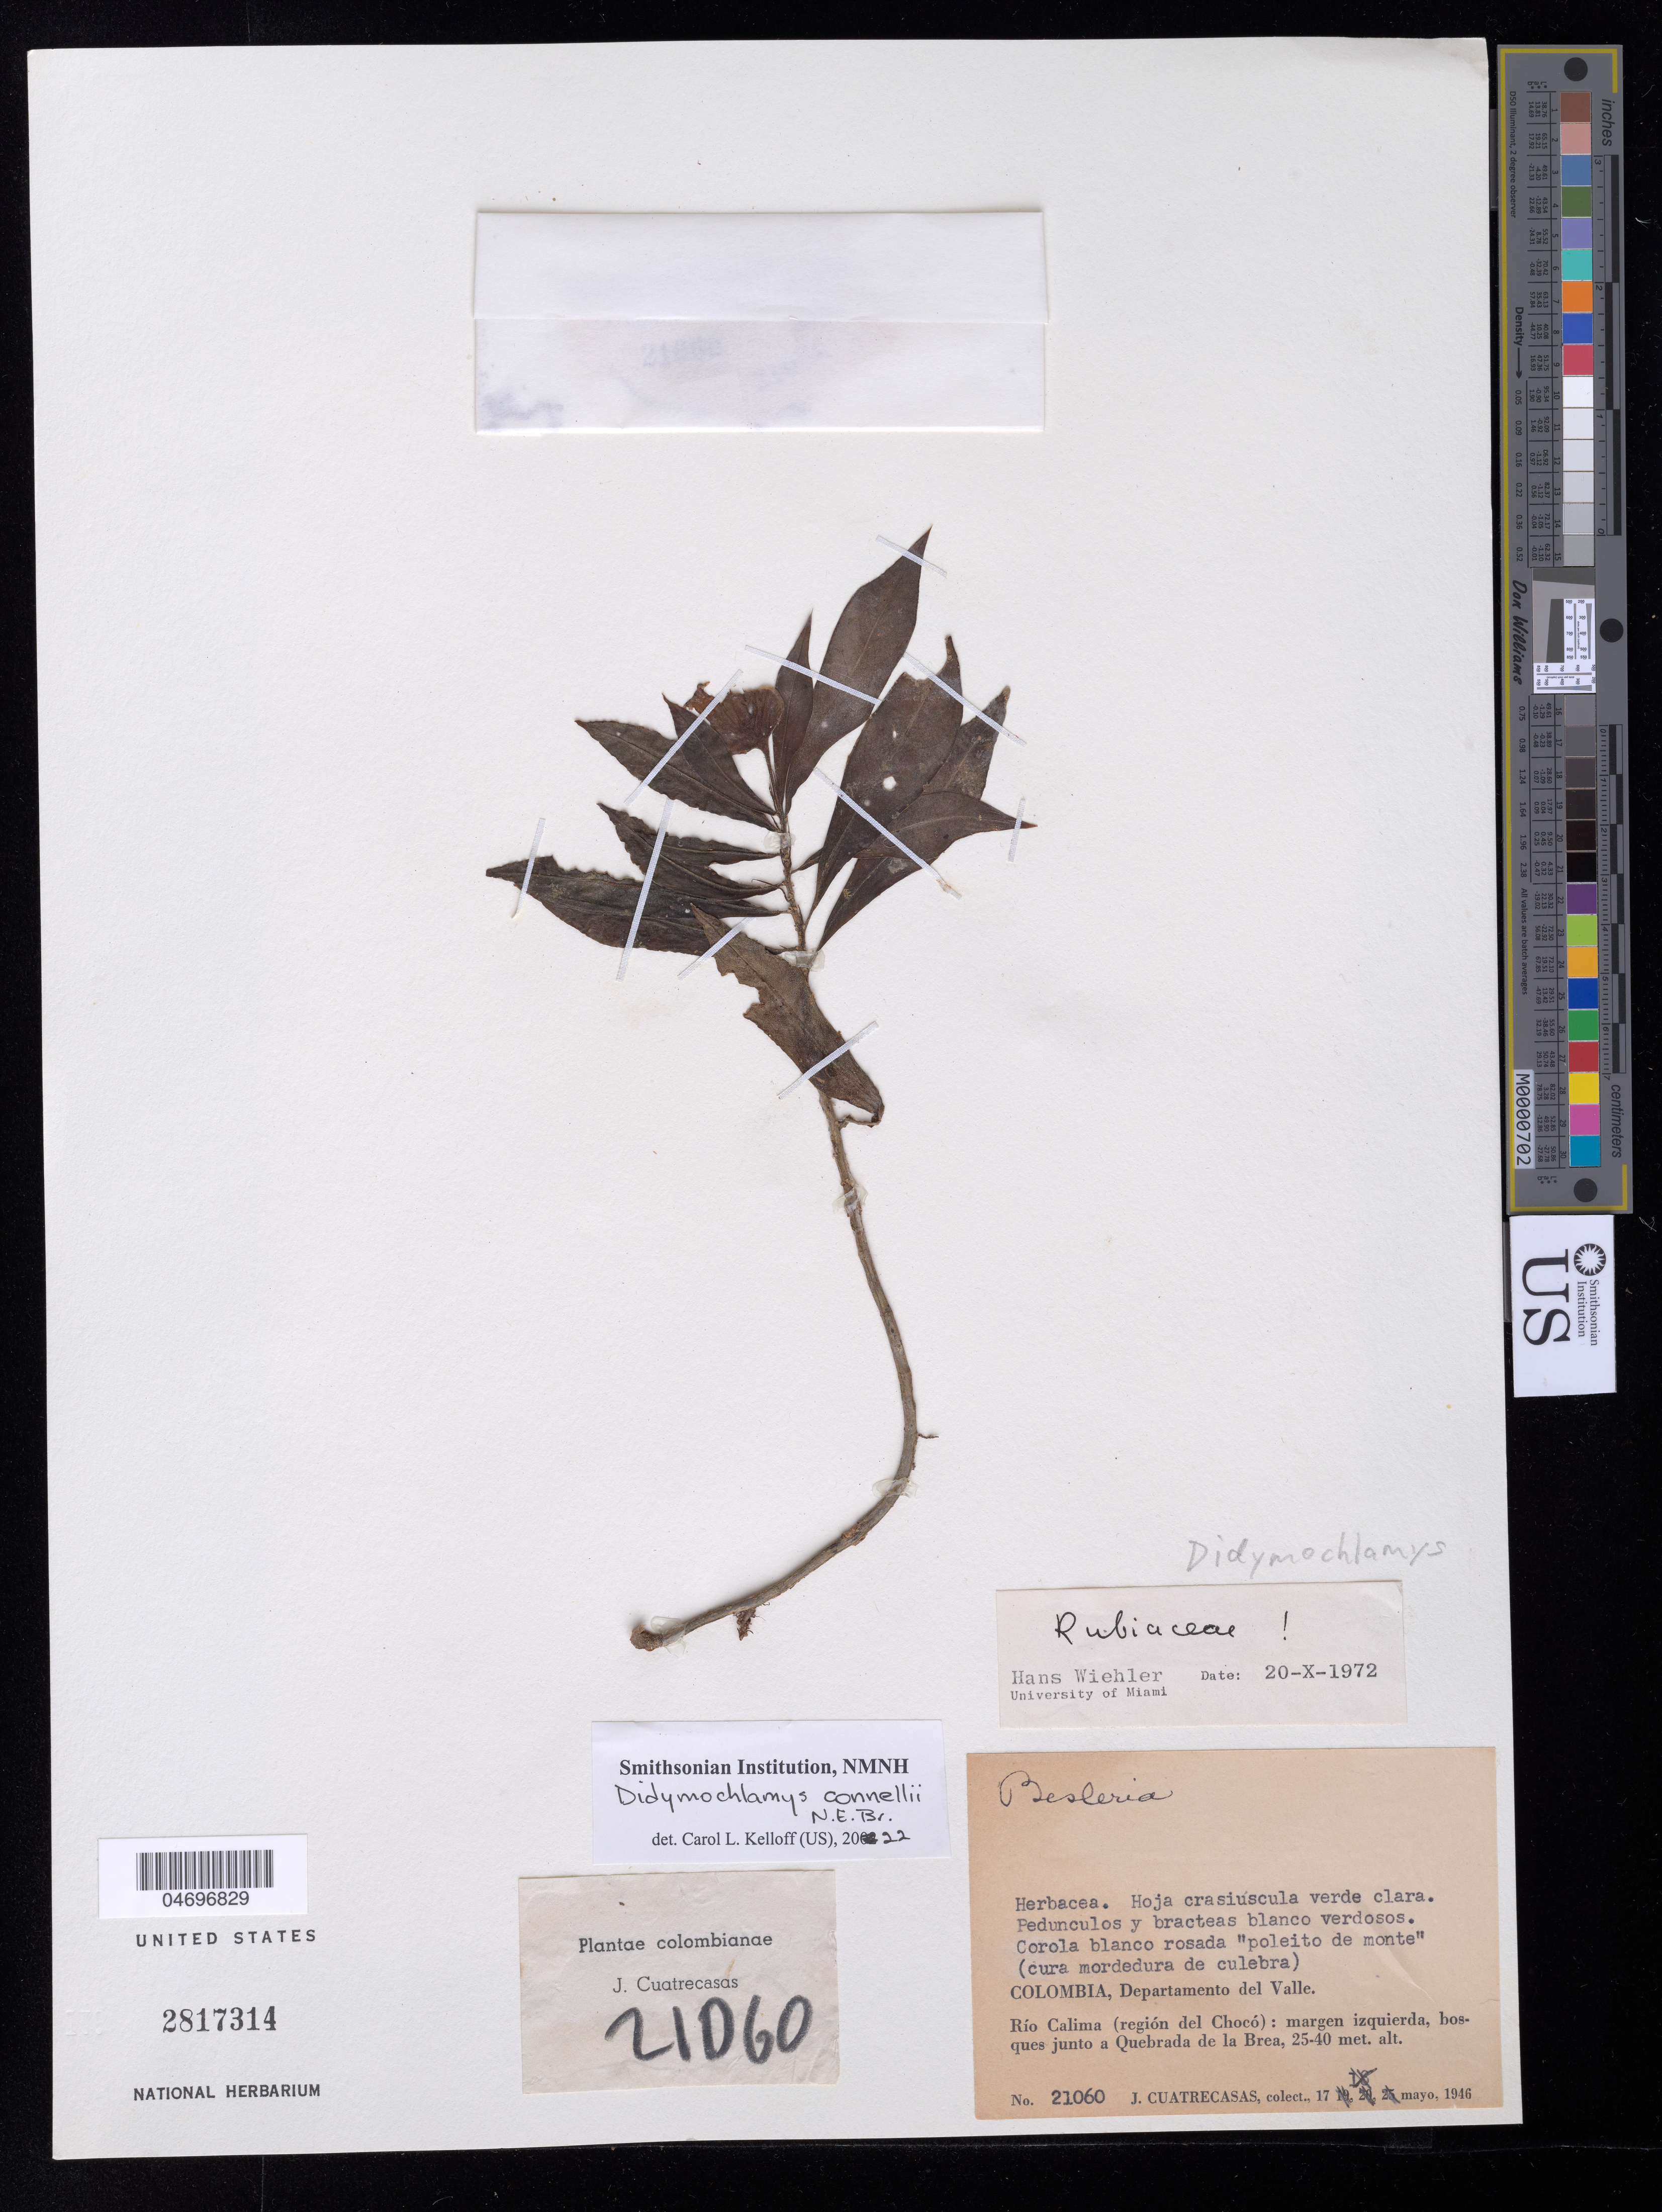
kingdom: Plantae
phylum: Tracheophyta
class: Magnoliopsida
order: Gentianales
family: Rubiaceae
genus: Didymochlamys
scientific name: Didymochlamys connellii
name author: N.E. Br.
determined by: Kelloff, Carol L.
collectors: J. Cuatrecasas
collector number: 21060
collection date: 1946-05-17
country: Colombia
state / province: Valle del Cauca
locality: Departamento del Valle, Río Calima (región del Chocó): margen izquierda, bosques junto a Quebrada de la Brea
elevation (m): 25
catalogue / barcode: US 2817314